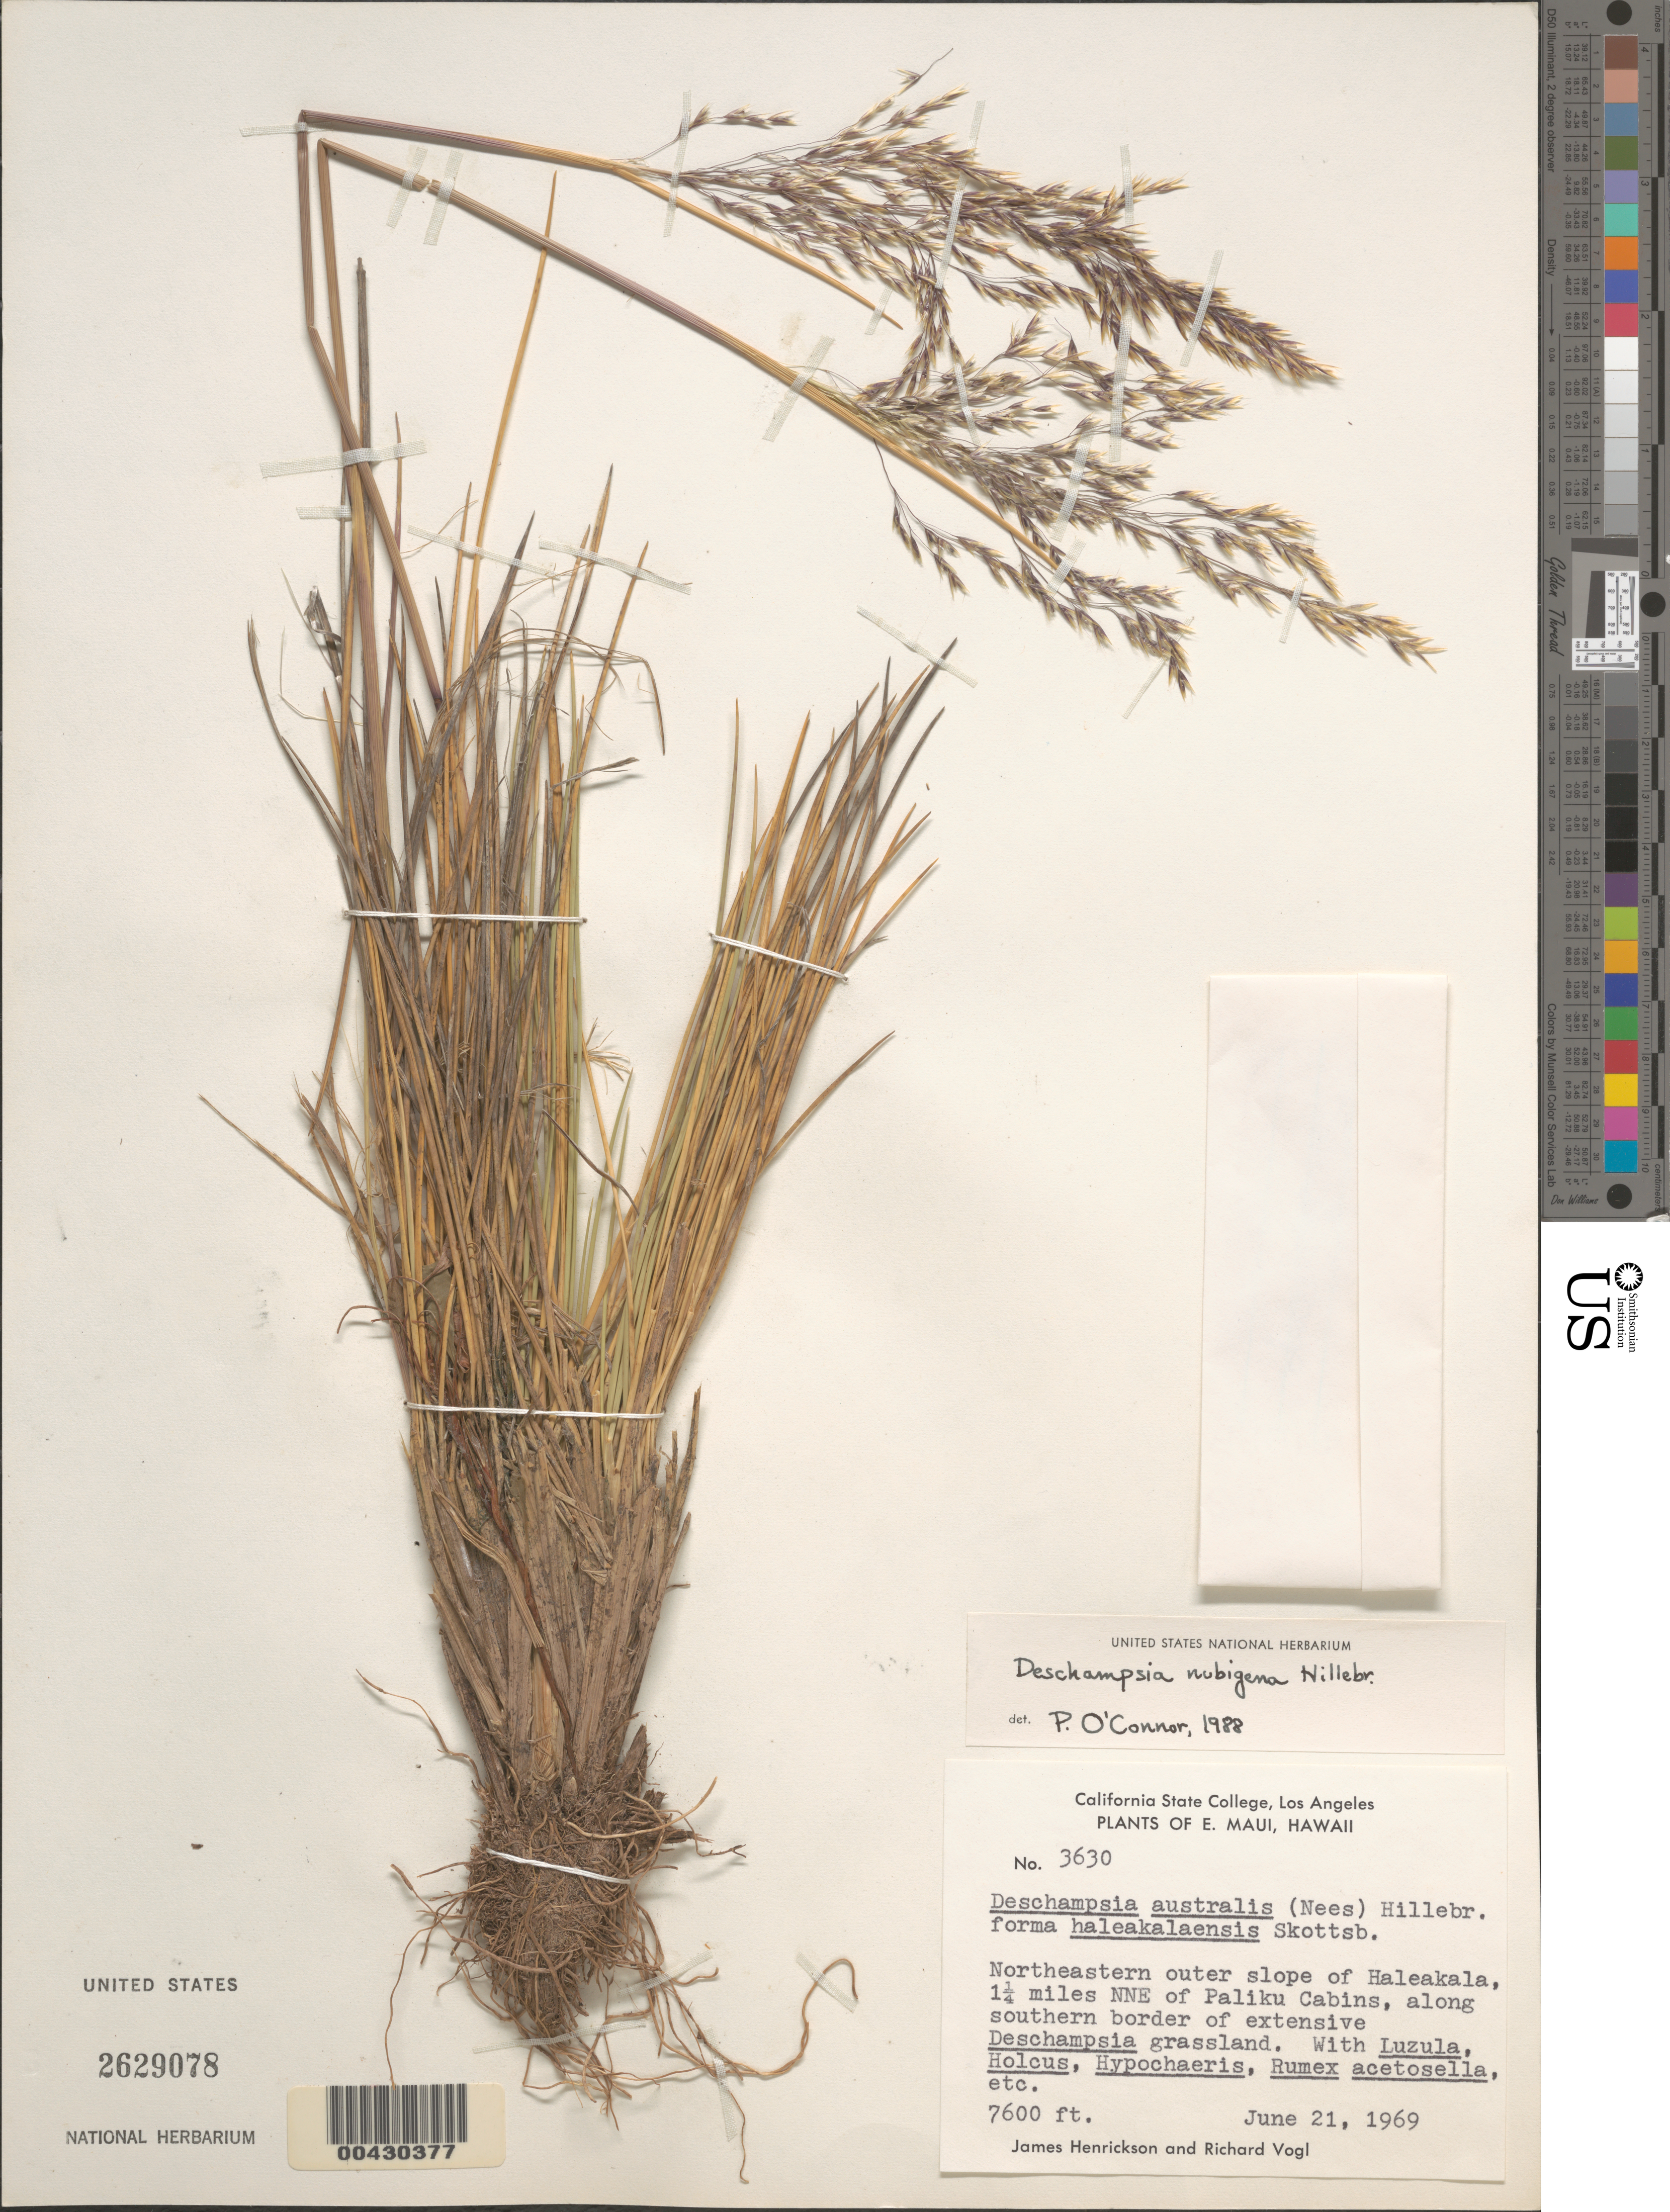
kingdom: Plantae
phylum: Tracheophyta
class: Liliopsida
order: Poales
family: Poaceae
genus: Deschampsia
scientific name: Deschampsia nubigena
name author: Hillebr.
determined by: O'Connor, P.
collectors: J. S. Henrickson & R. Vogl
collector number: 3630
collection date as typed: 21 Jun 1969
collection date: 1969-06-21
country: United States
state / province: Hawaii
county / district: Maui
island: Maui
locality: Northeastern outer slope of Haleakala, 1.25 mi NNE of Paliku Cabins, E Maui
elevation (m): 2316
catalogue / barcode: US 2629078